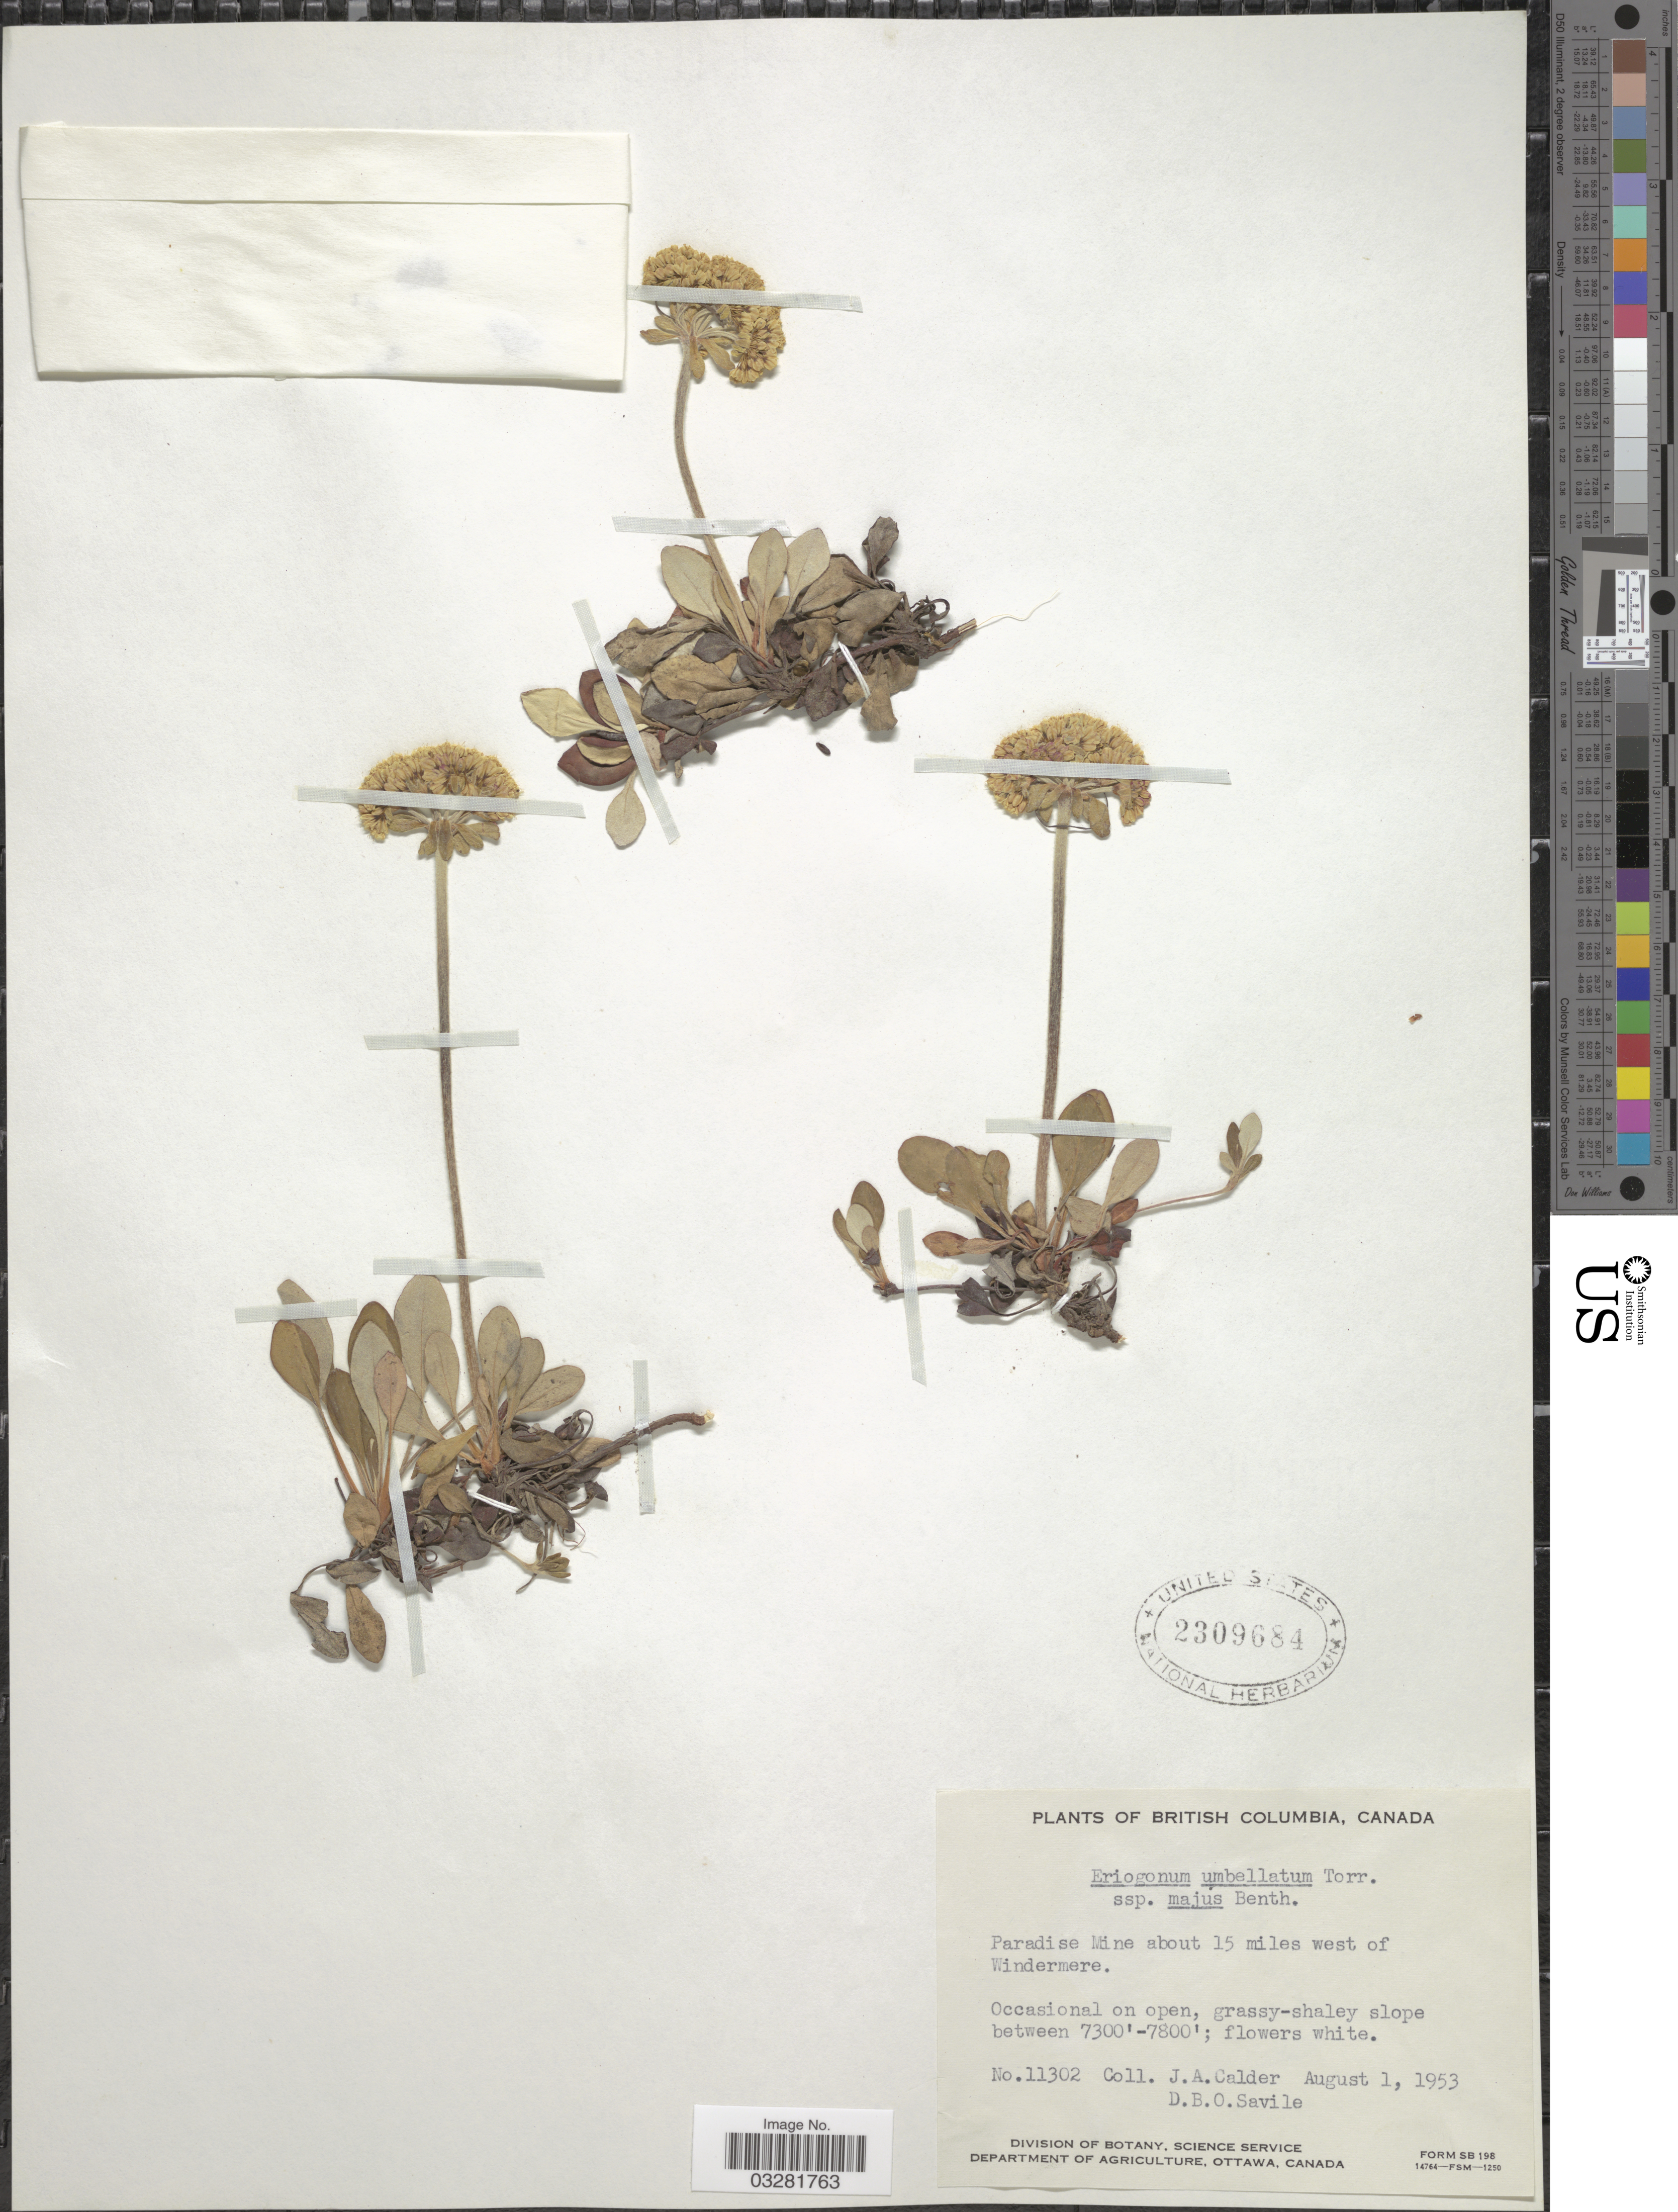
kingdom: Plantae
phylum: Tracheophyta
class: Magnoliopsida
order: Caryophyllales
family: Polygonaceae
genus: Eriogonum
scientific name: Eriogonum umbellatum var. subalpinum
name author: M.E. Jones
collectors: J. A. Calder & D. Savile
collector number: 11302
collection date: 1953-08-01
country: Canada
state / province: British Columbia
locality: Paradise Mine about 15 miles west of Windermere.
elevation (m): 2225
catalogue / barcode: US 2309684